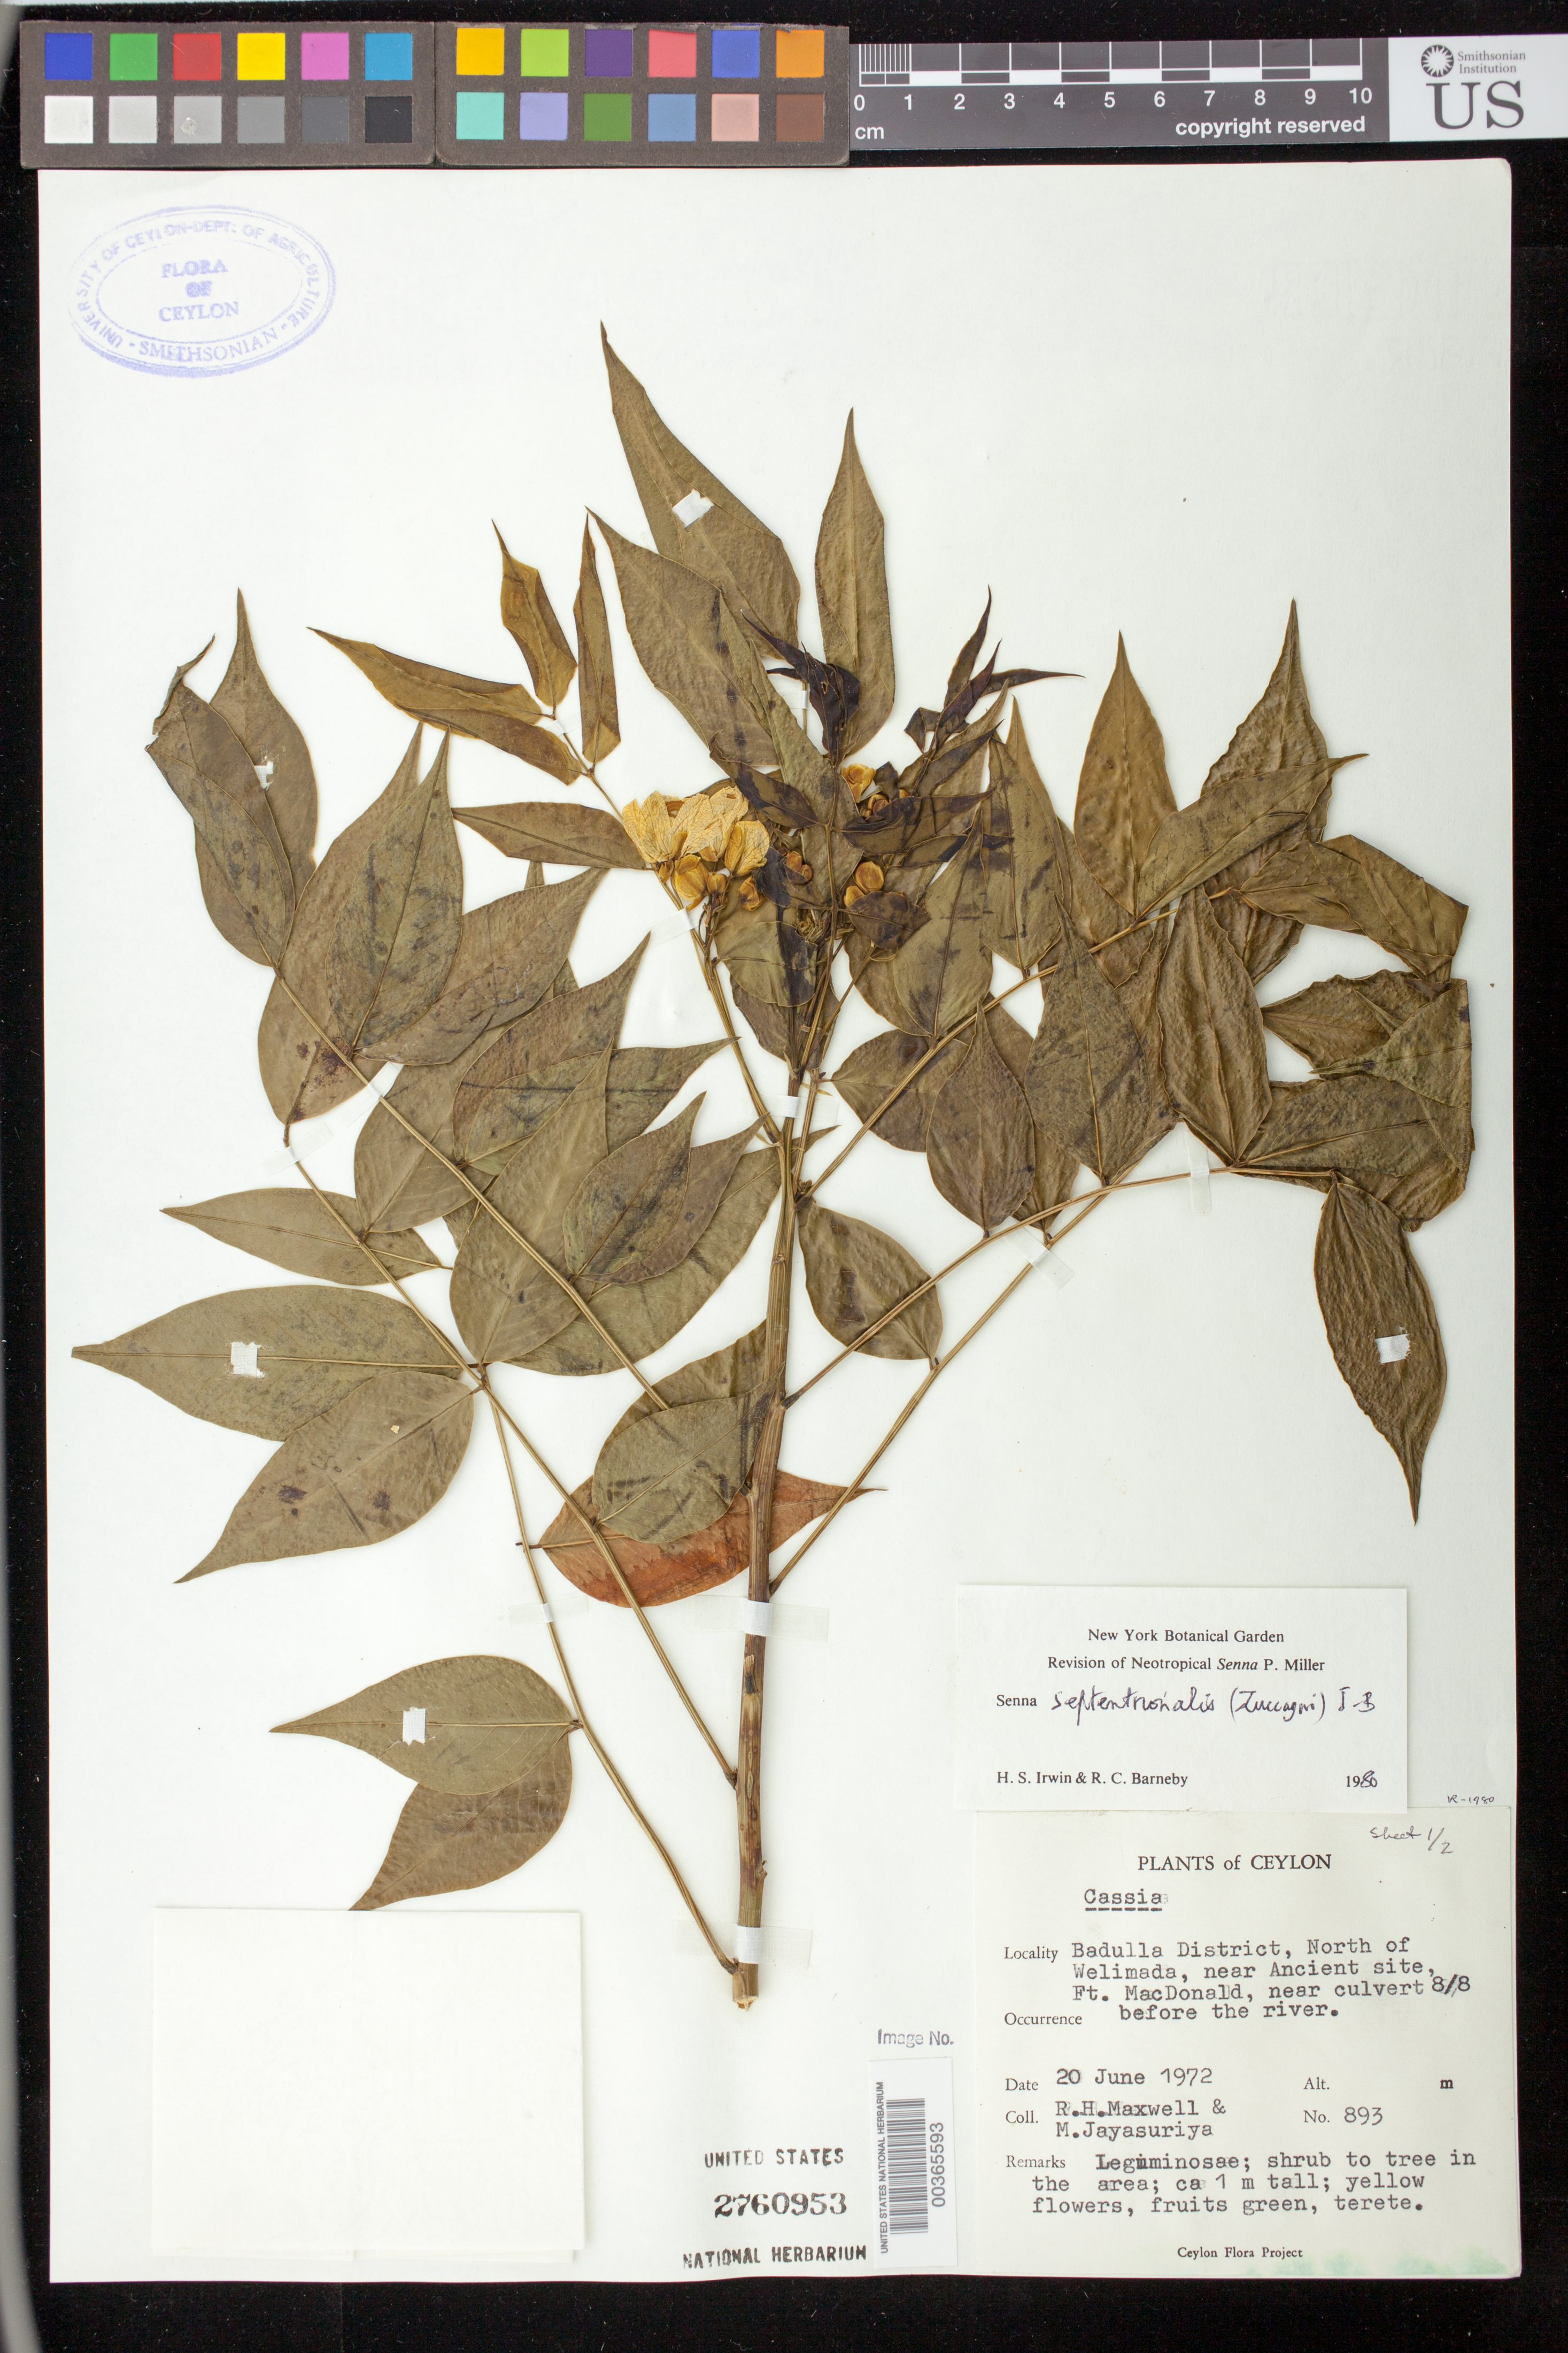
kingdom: Plantae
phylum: Tracheophyta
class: Magnoliopsida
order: Fabales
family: Fabaceae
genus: Senna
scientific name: Senna septemtrionalis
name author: (Viv.) H.S. Irwin & Barneby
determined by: Irwin, H. S.; Barneby, R. C.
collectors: R. H. Maxwell & A. H. Jayasuriya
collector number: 893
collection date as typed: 20 Jun 1972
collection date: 1972-06-20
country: Sri Lanka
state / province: Western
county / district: Badulla Dist.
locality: N of welimada, near ancient site, ft. macdonald, near culvert 8/8 before the river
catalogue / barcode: US 2760953